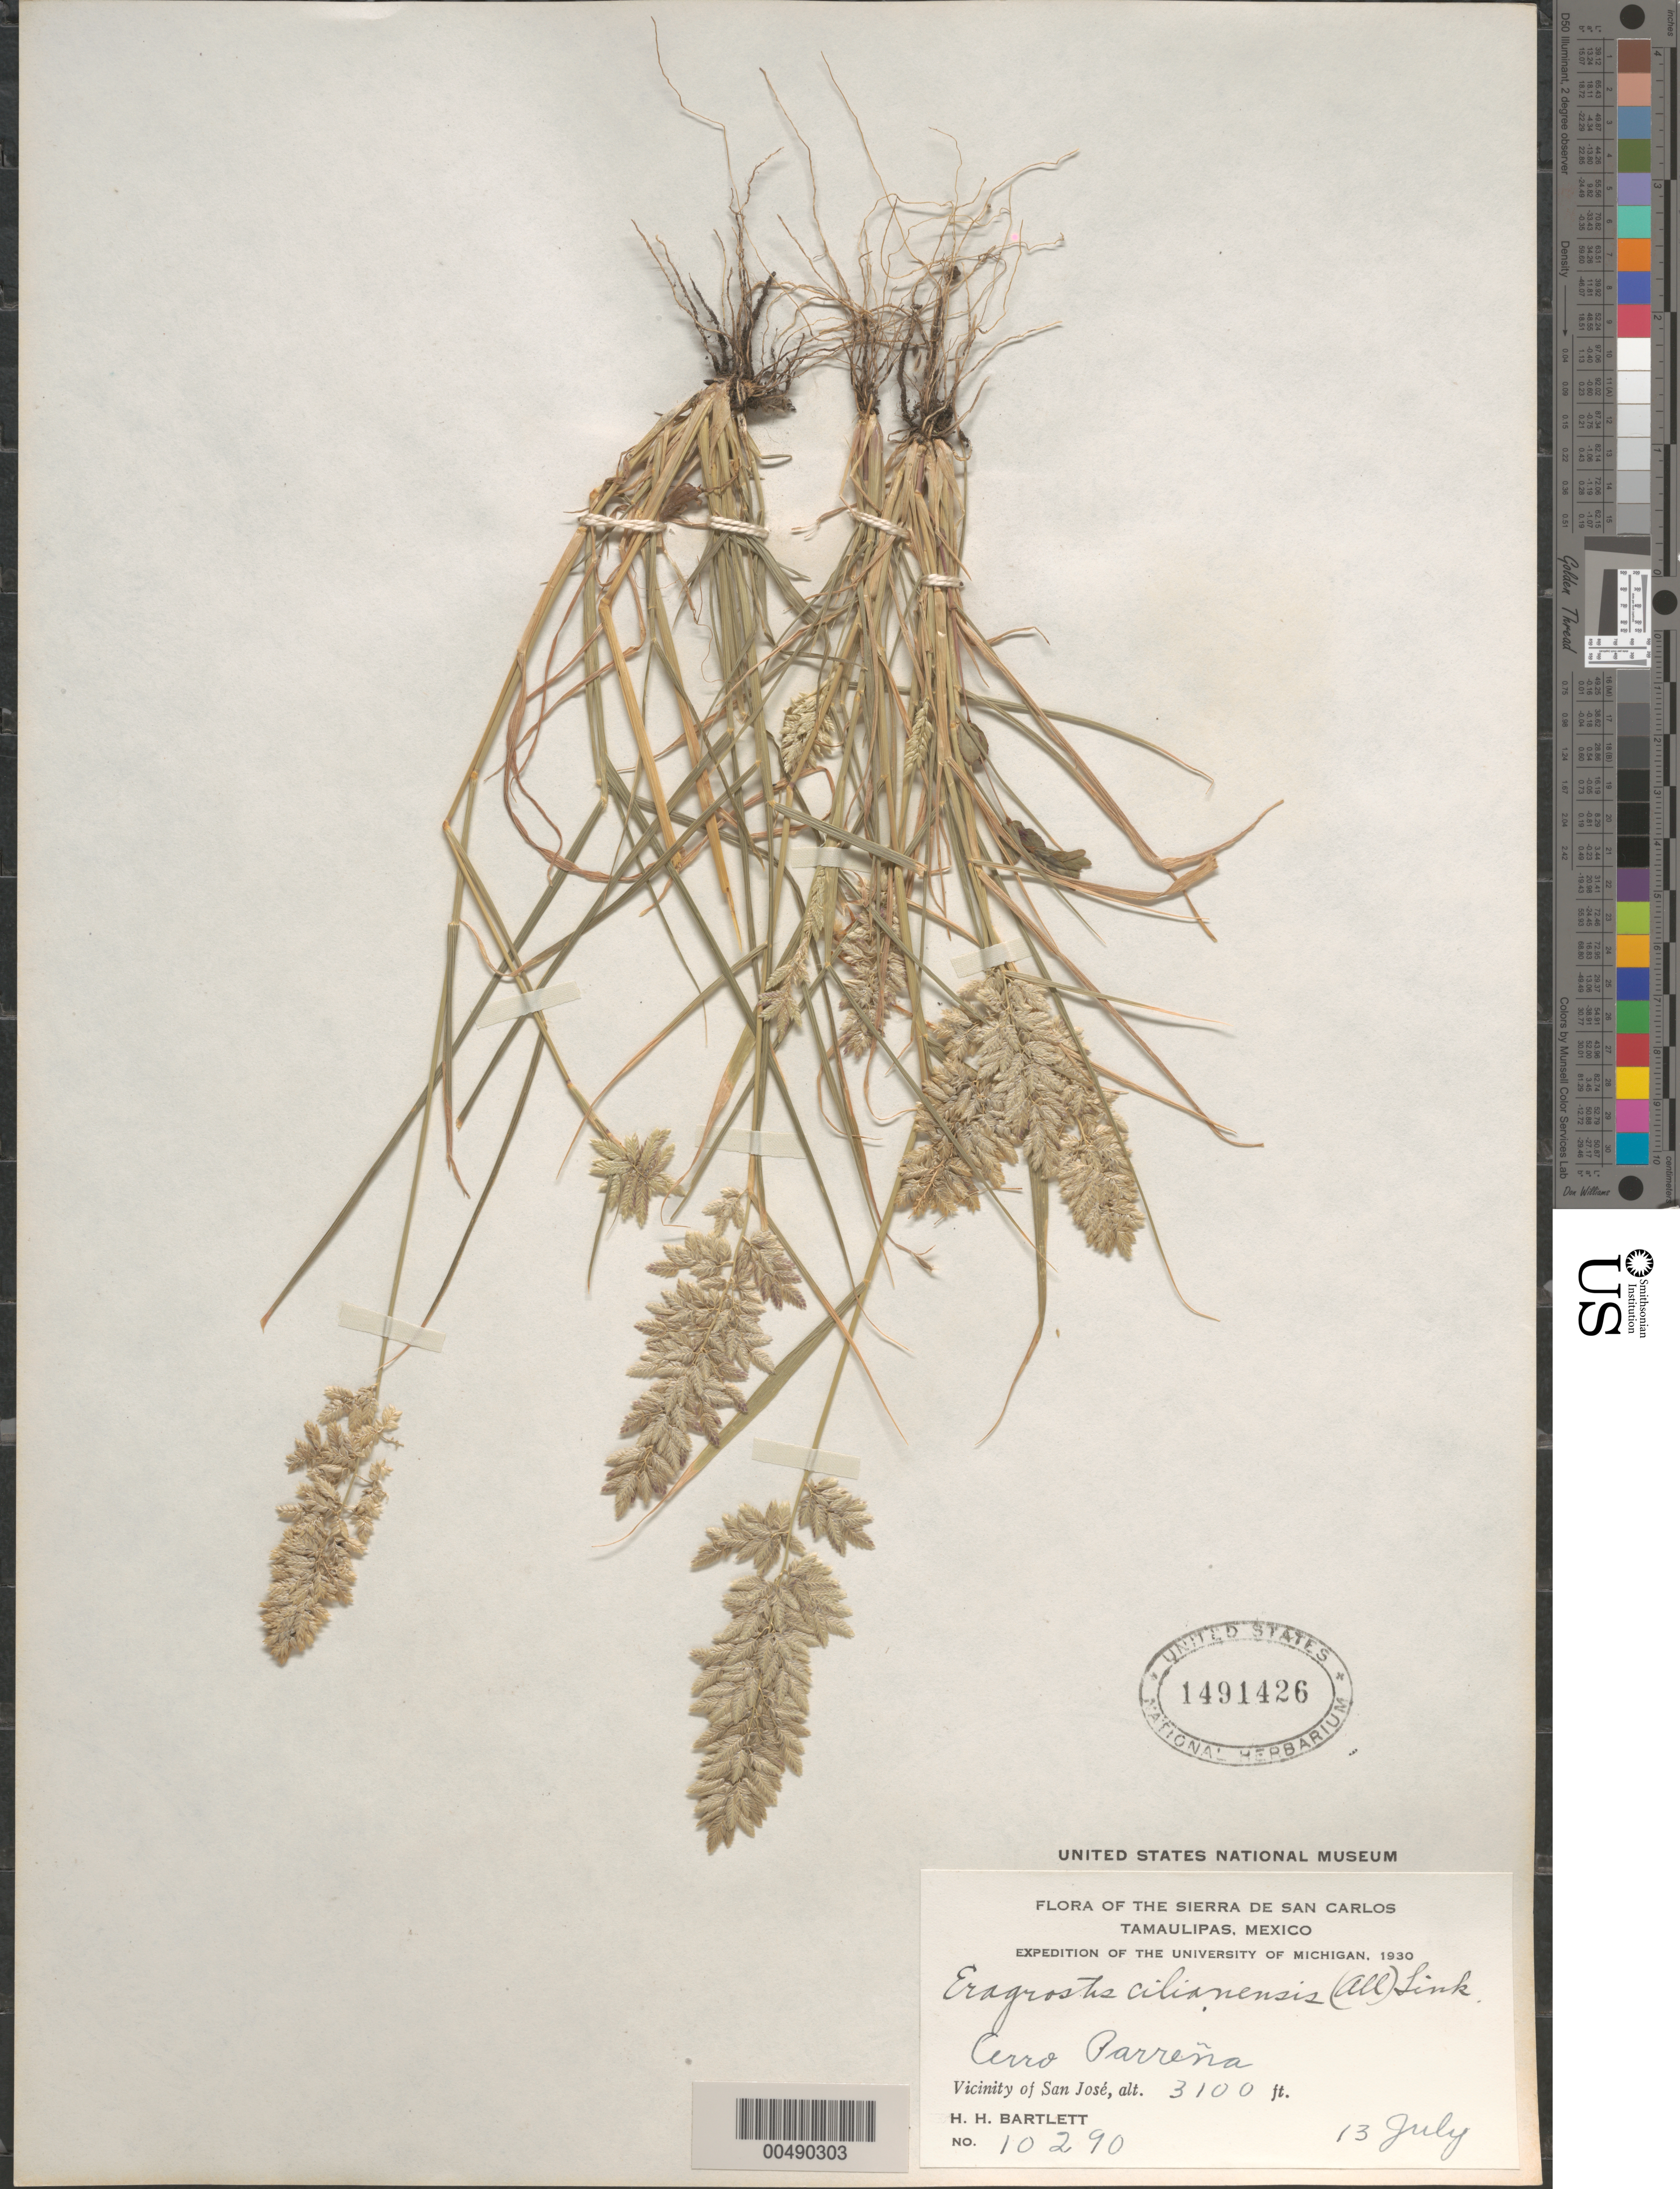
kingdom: Plantae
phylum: Tracheophyta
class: Liliopsida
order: Poales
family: Poaceae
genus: Eragrostis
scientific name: Eragrostis cilianensis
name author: (Bellardi) Vignolo ex Janch.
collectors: H. H. Bartlett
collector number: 10290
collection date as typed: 13 Jul 1930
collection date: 1930-07-13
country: Mexico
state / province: Tamaulipas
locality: Cerro Parreña, vicinity of San José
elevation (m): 945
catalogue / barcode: US 1491426